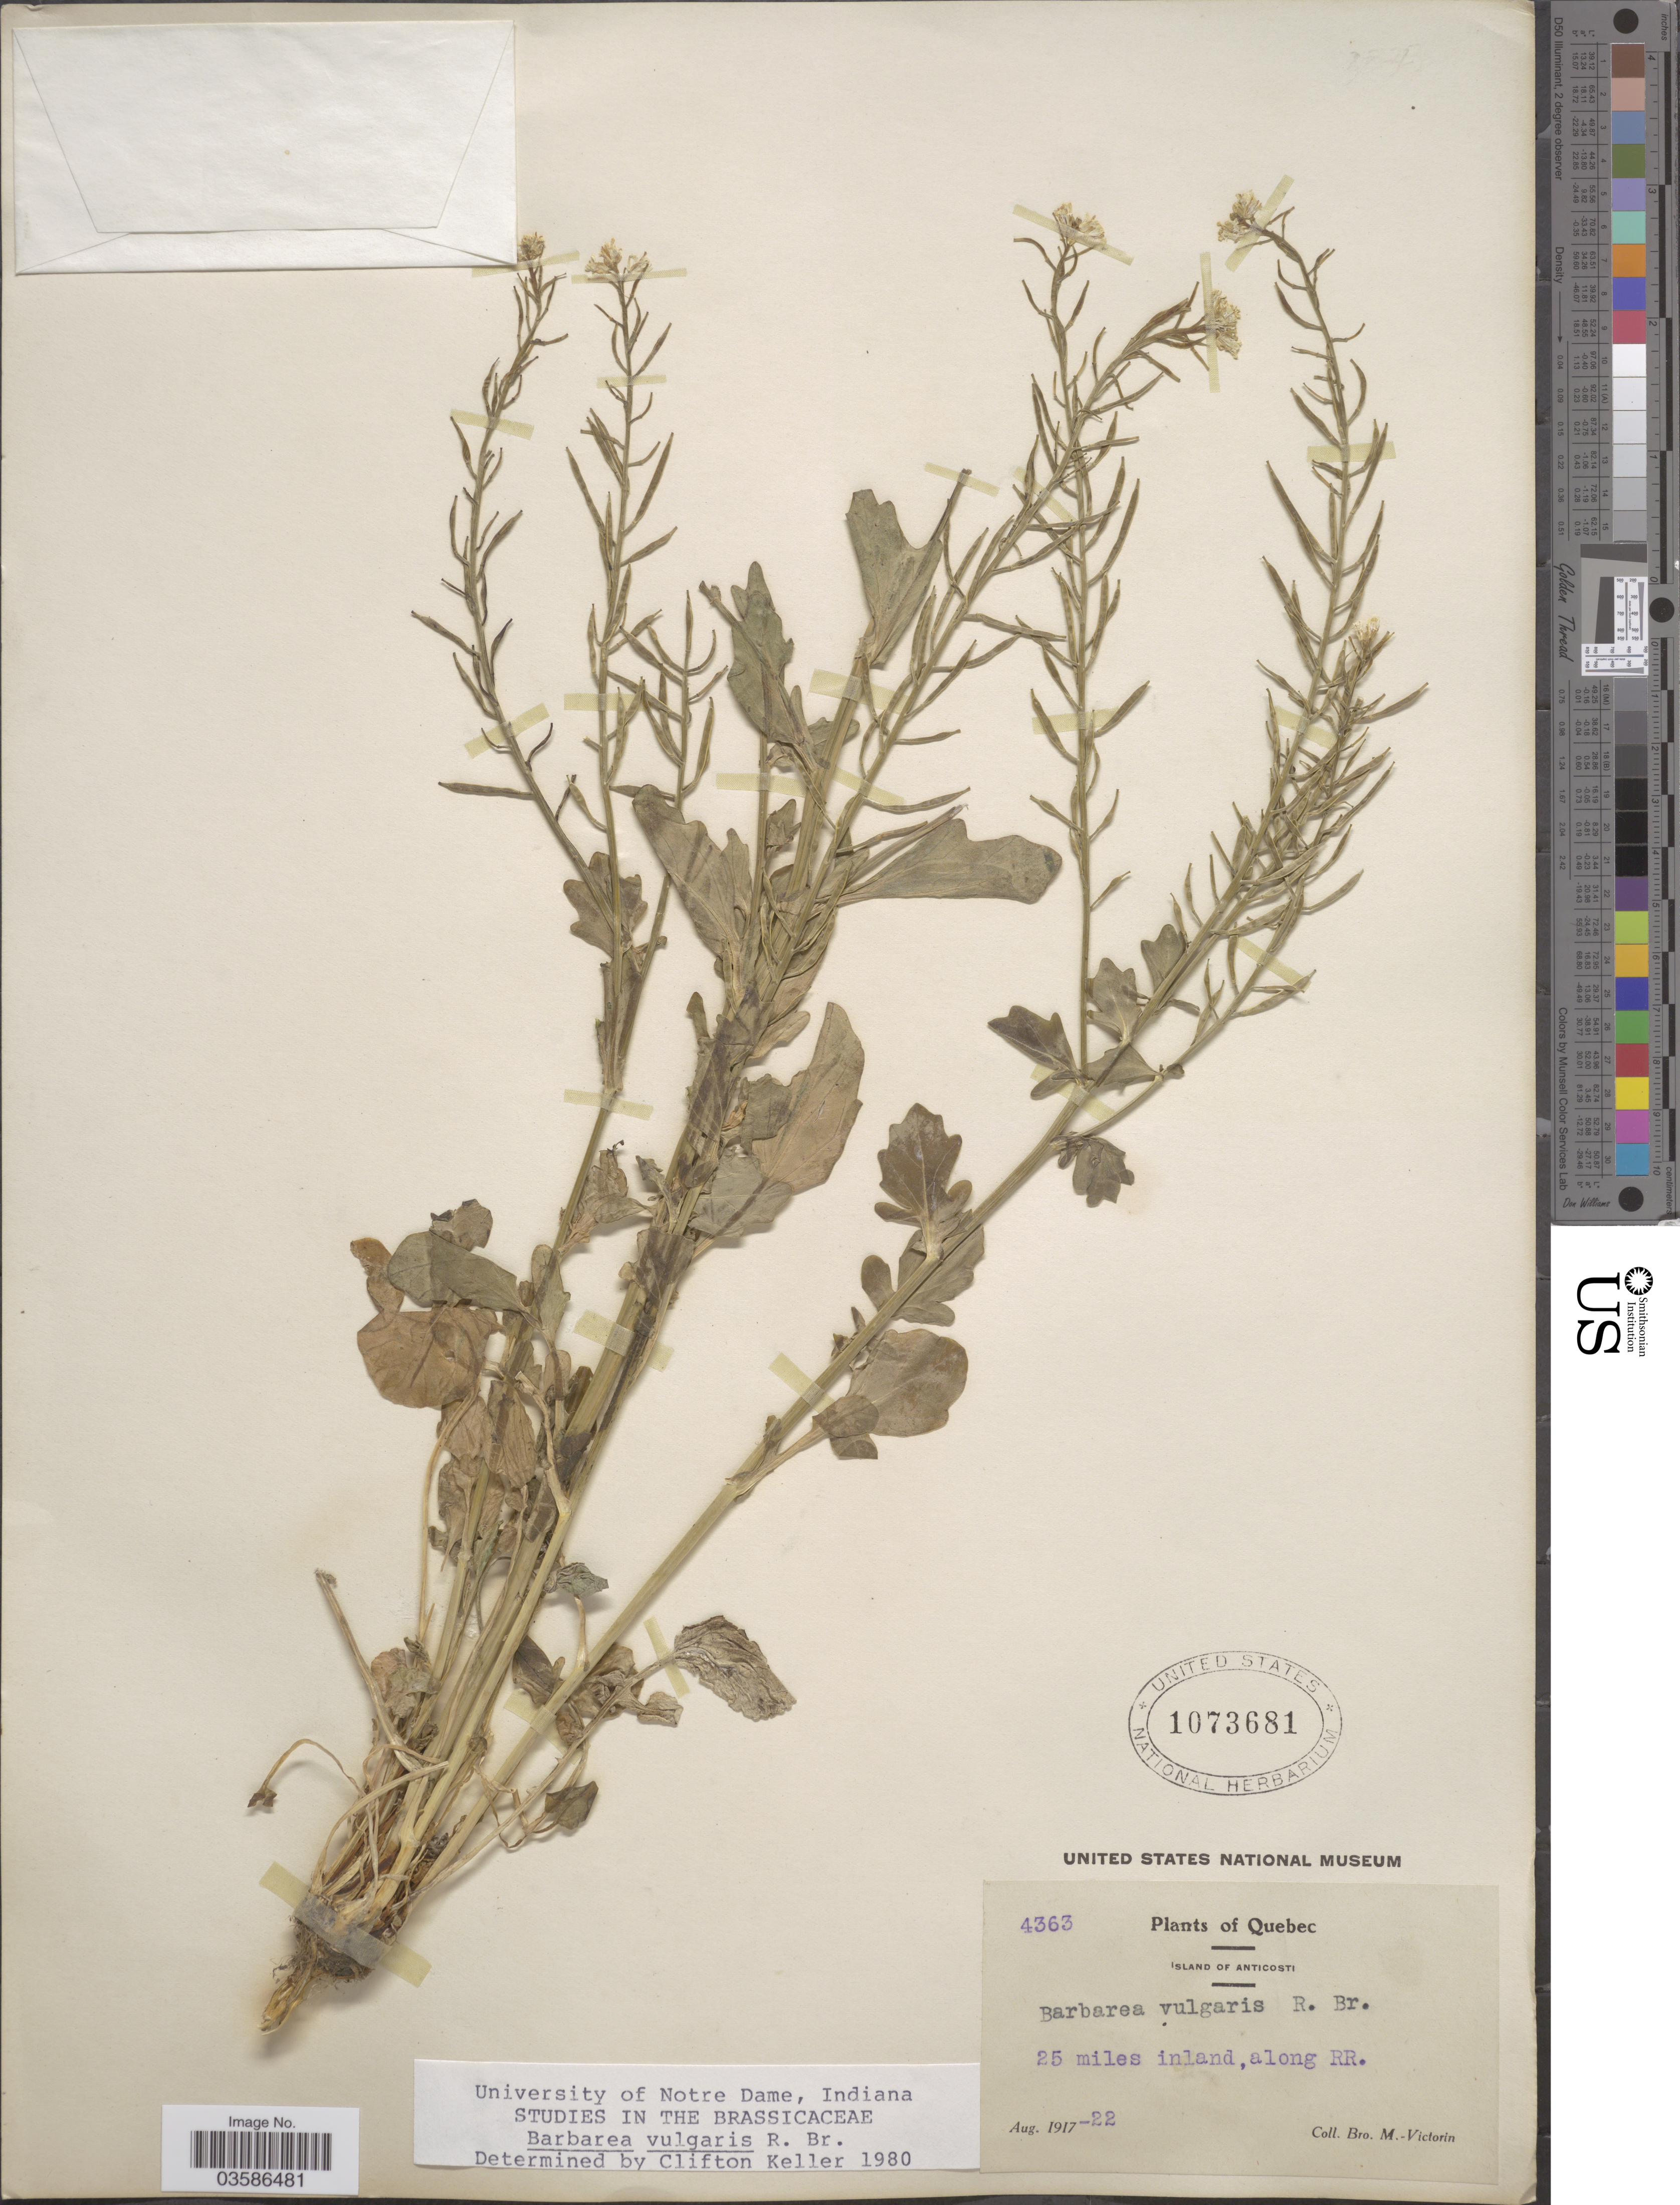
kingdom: Plantae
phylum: Tracheophyta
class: Magnoliopsida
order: Brassicales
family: Brassicaceae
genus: Barbarea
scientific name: Barbarea vulgaris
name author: W.T. Aiton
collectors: Fr. Marie-Victorin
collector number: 4363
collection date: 1917-08-22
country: Canada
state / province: Quebec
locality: Island of Anticosti. 25 miles inland, along RR.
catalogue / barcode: US 1073681